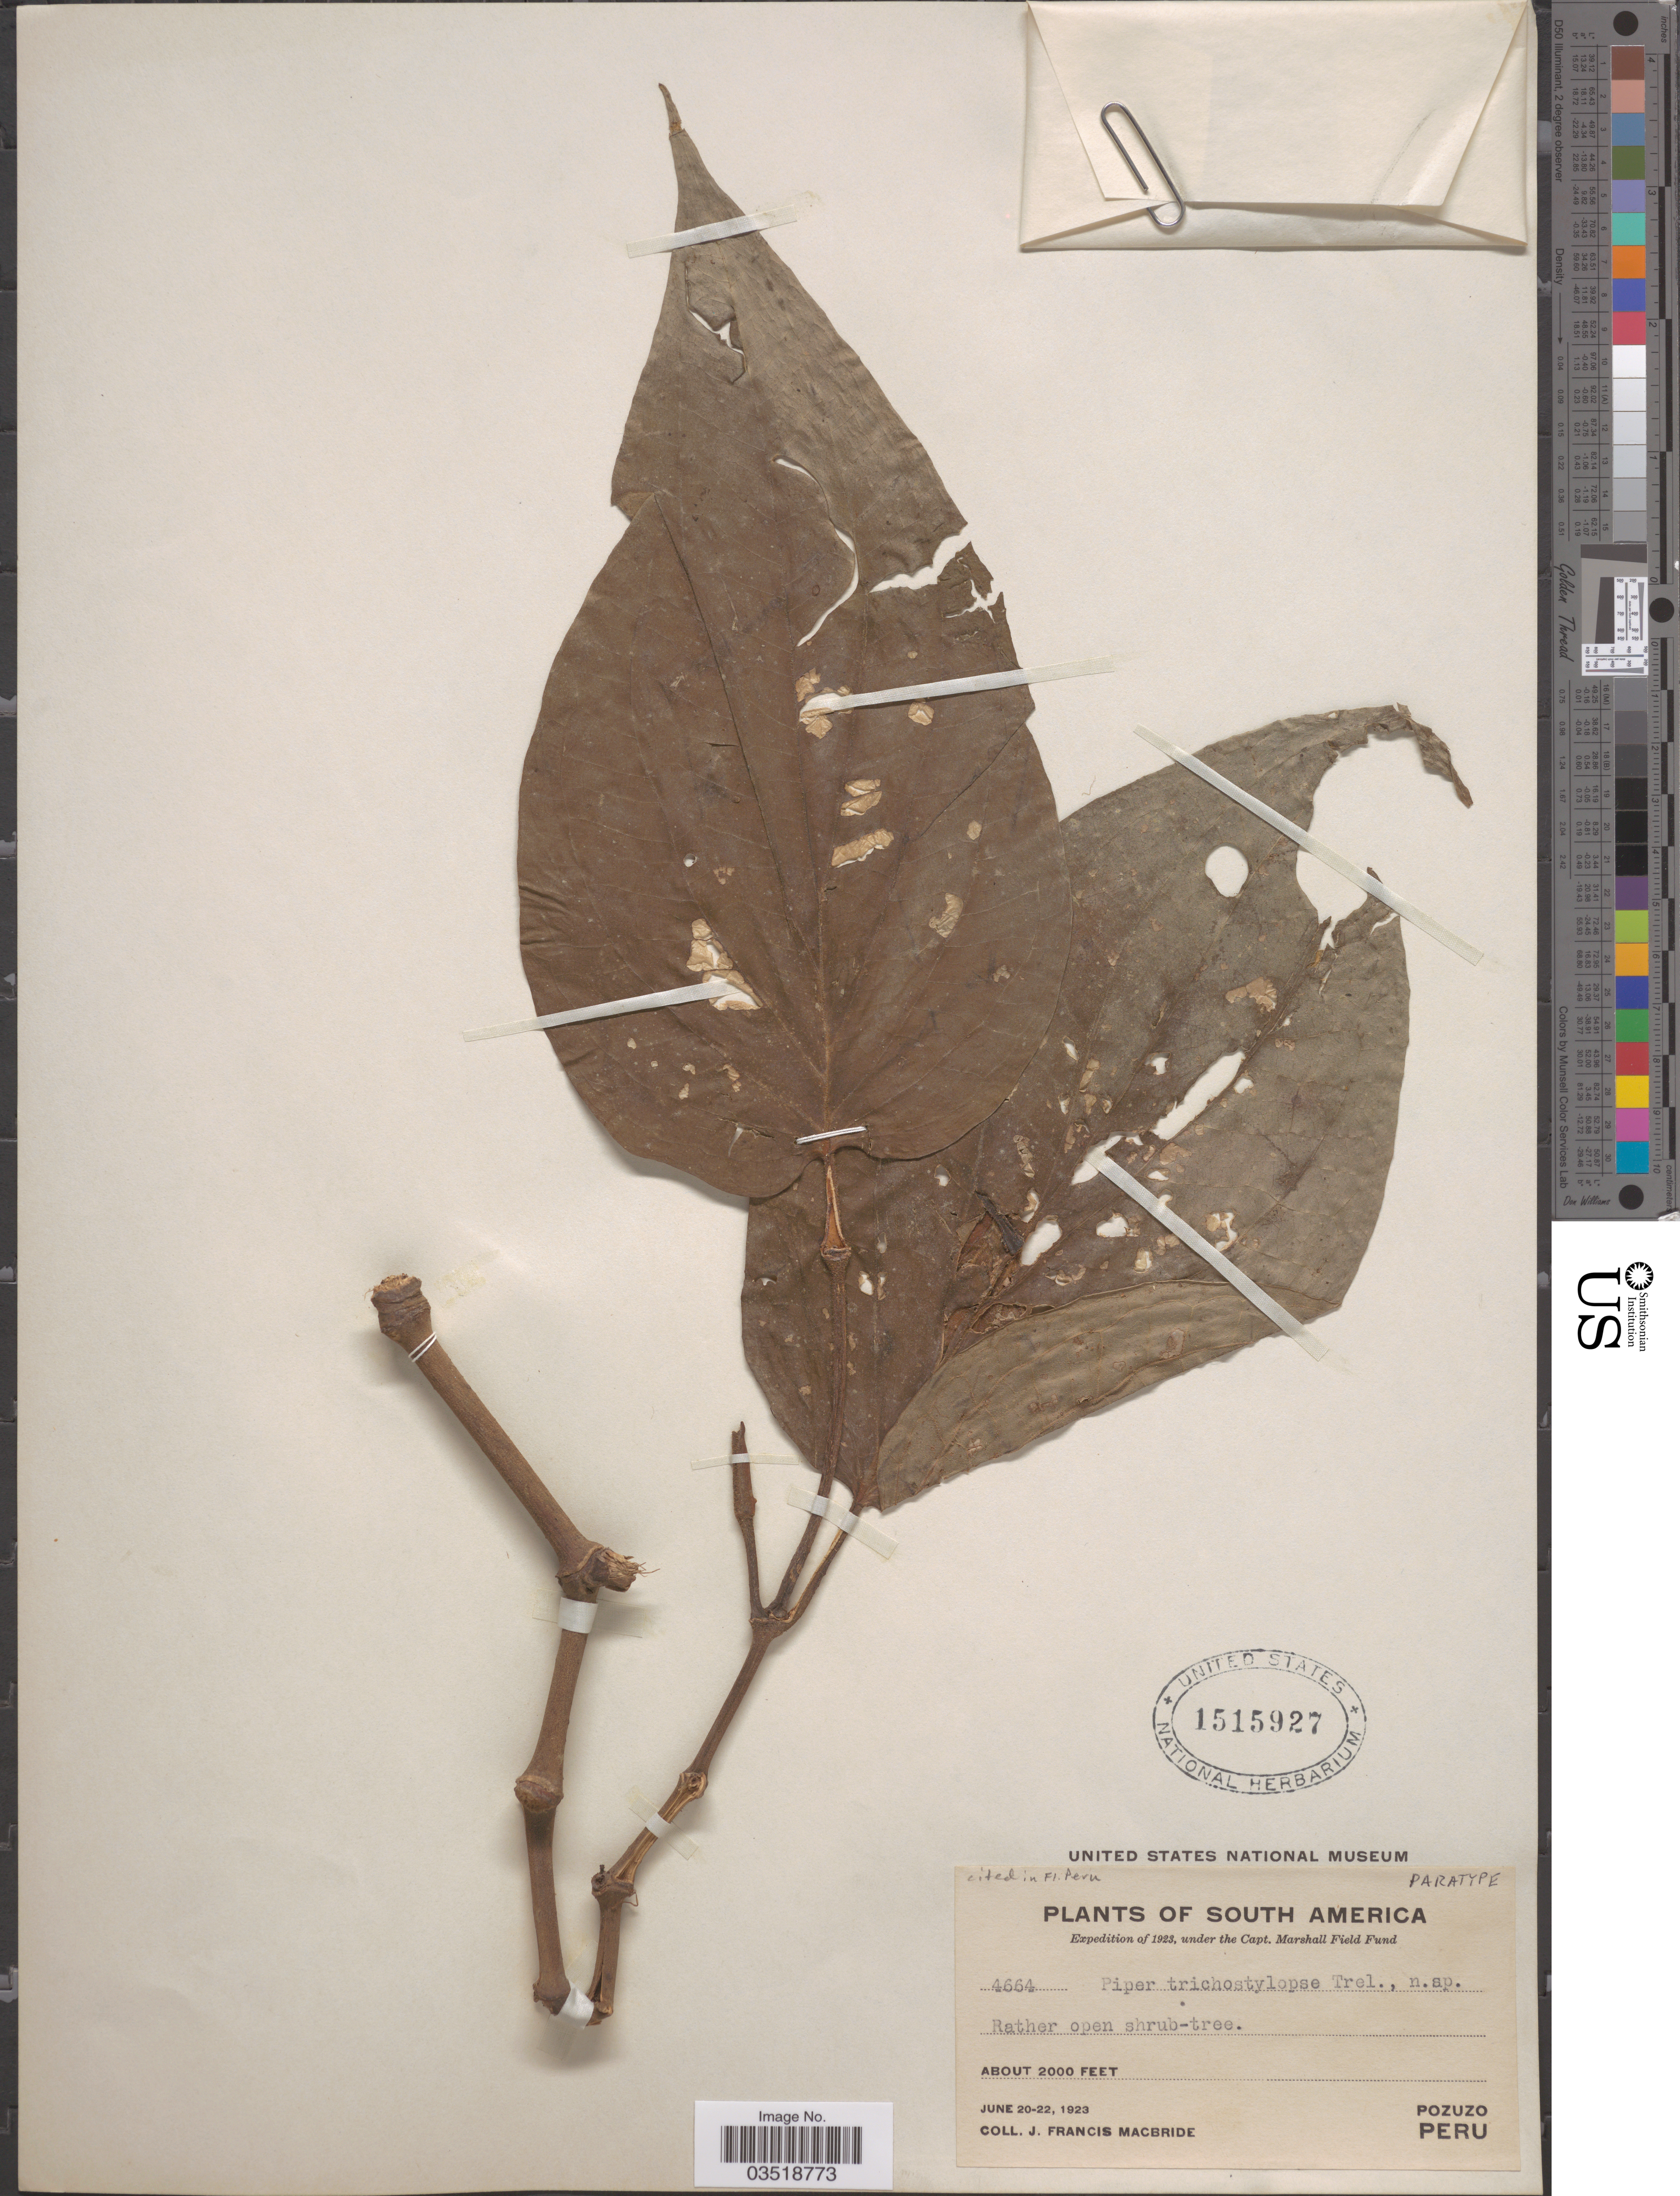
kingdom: Plantae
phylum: Tracheophyta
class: Magnoliopsida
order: Piperales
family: Piperaceae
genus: Piper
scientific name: Piper trichostylopse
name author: Trel.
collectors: J. F. Macbride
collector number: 4664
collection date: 1923-06-20/1923-06-22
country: Peru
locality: Pozuzo.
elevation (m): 610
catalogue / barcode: US 1515927